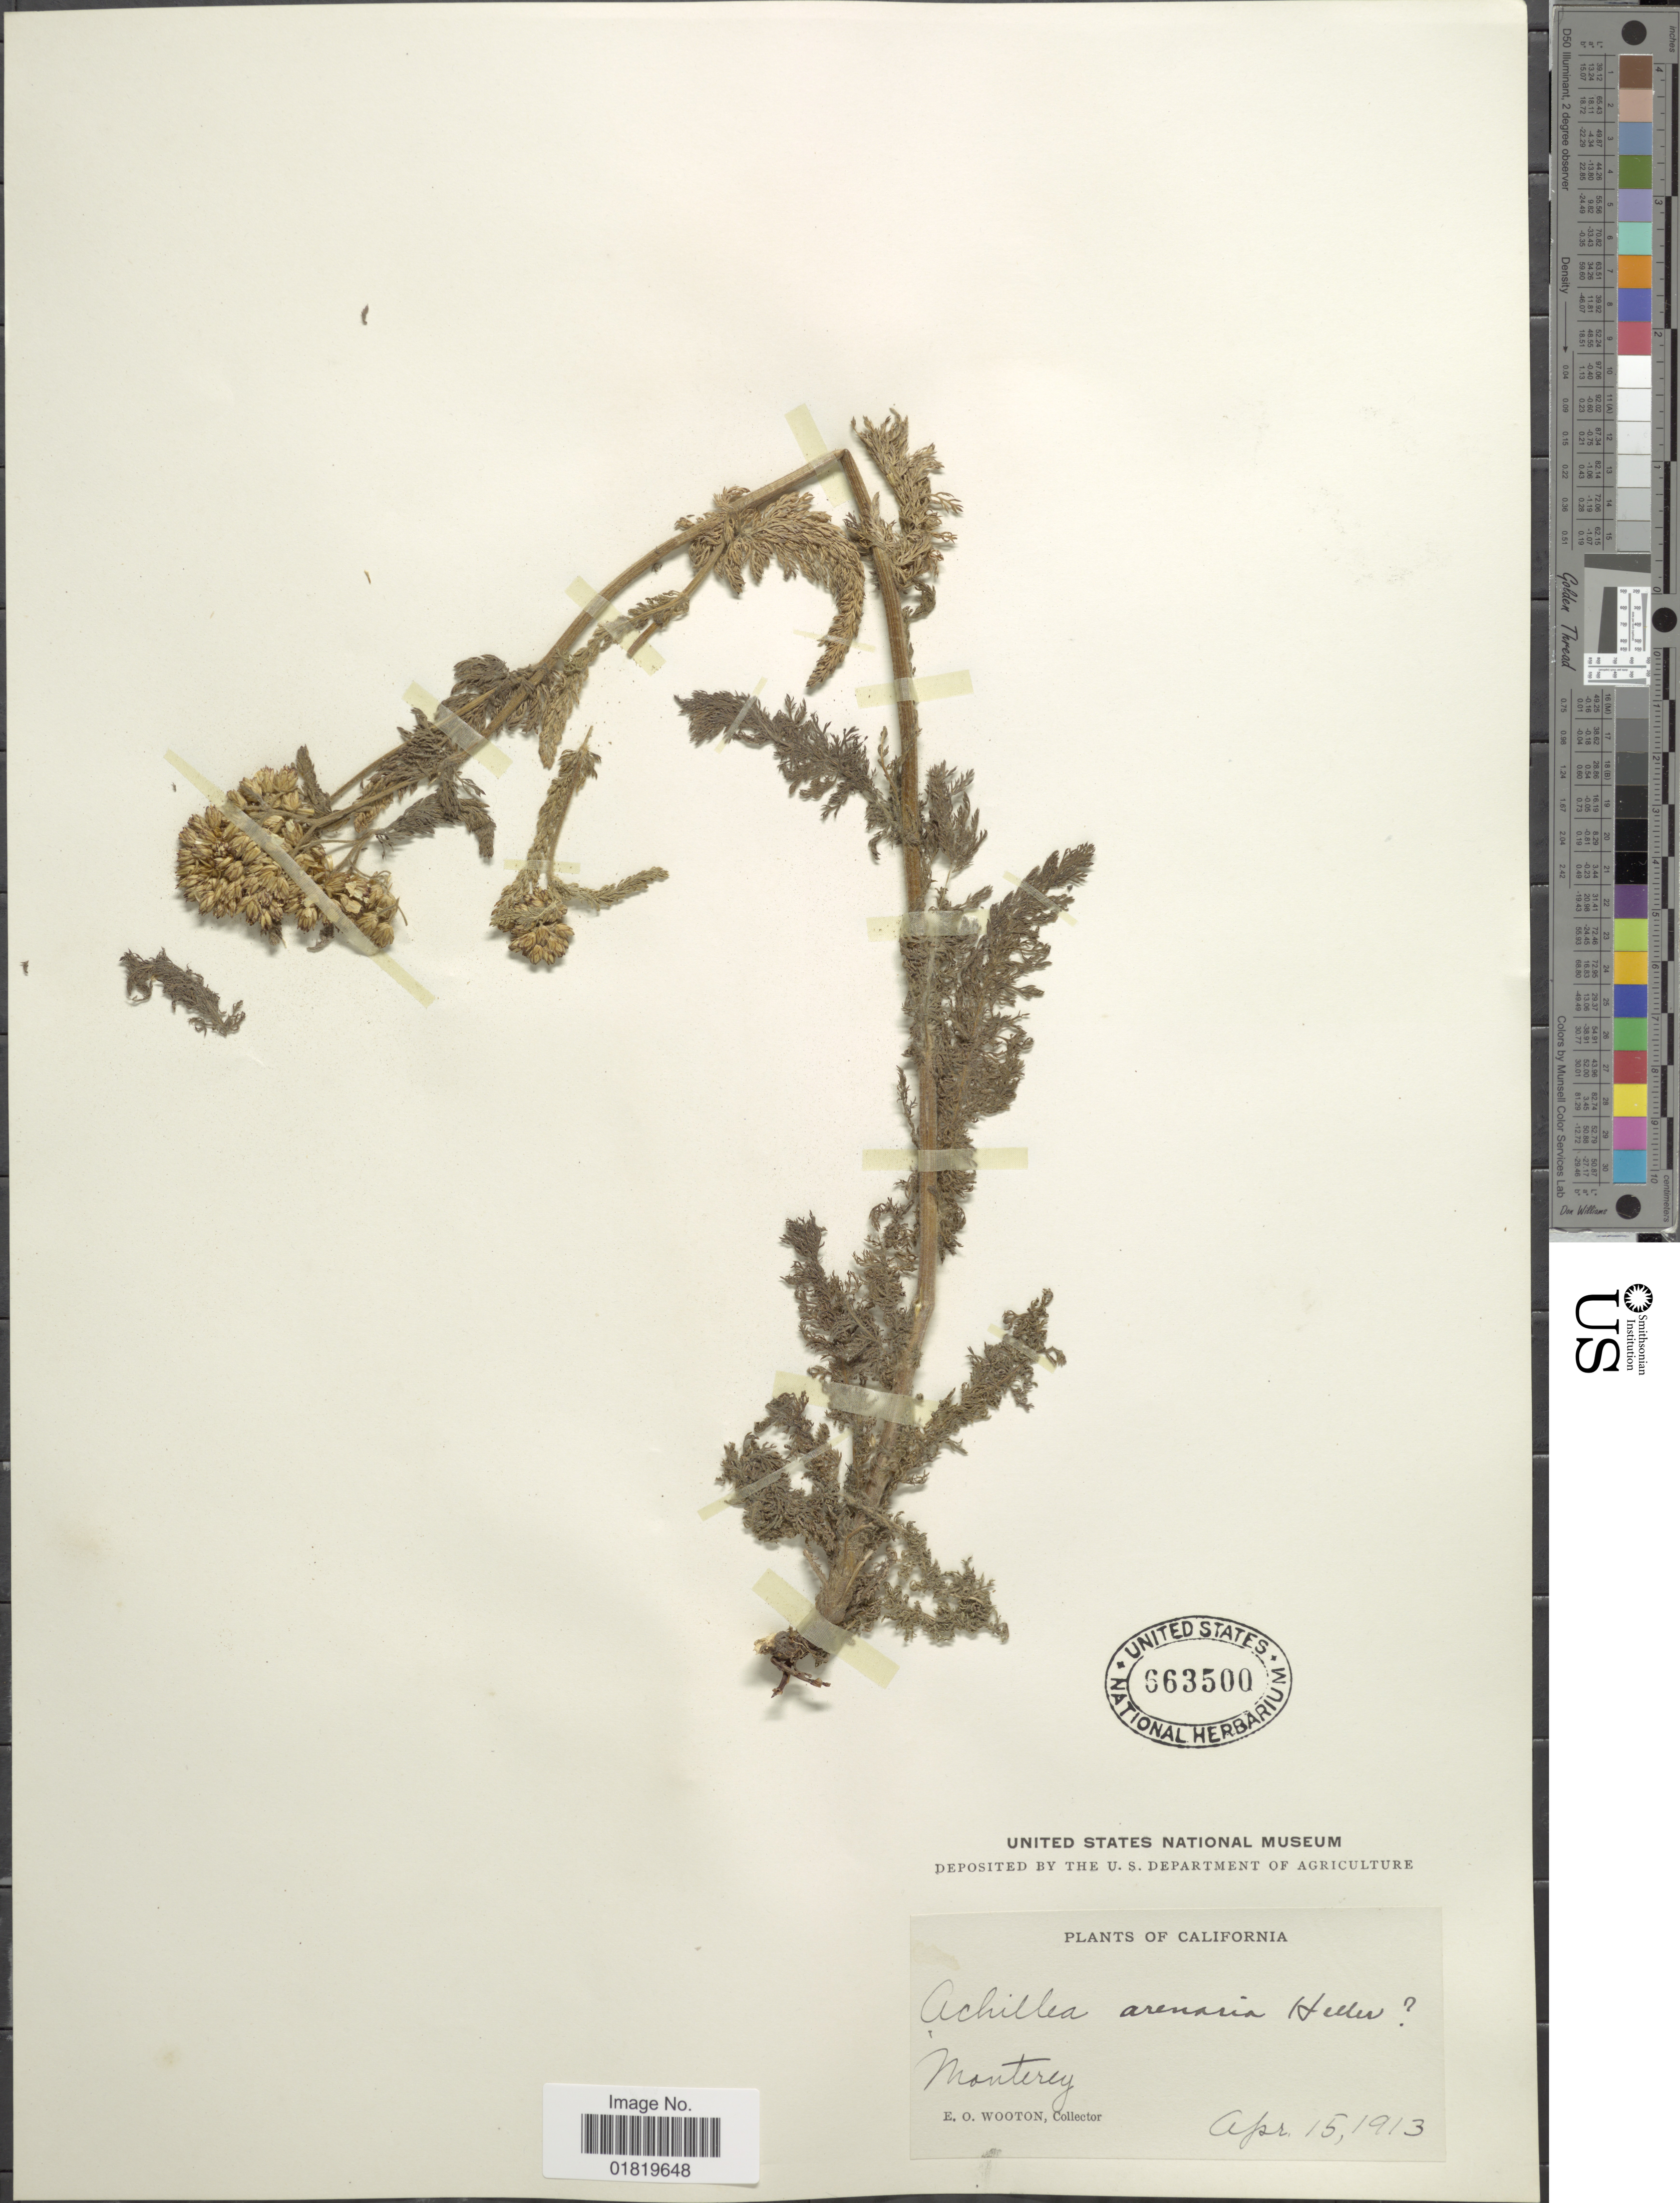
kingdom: Plantae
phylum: Tracheophyta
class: Magnoliopsida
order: Asterales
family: Asteraceae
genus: Achillea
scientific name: Achillea arenicola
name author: A. Heller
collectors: E. O. Wooton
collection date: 1913-04-15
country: United States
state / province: California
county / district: Monterey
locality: Monterey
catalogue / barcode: US 663500